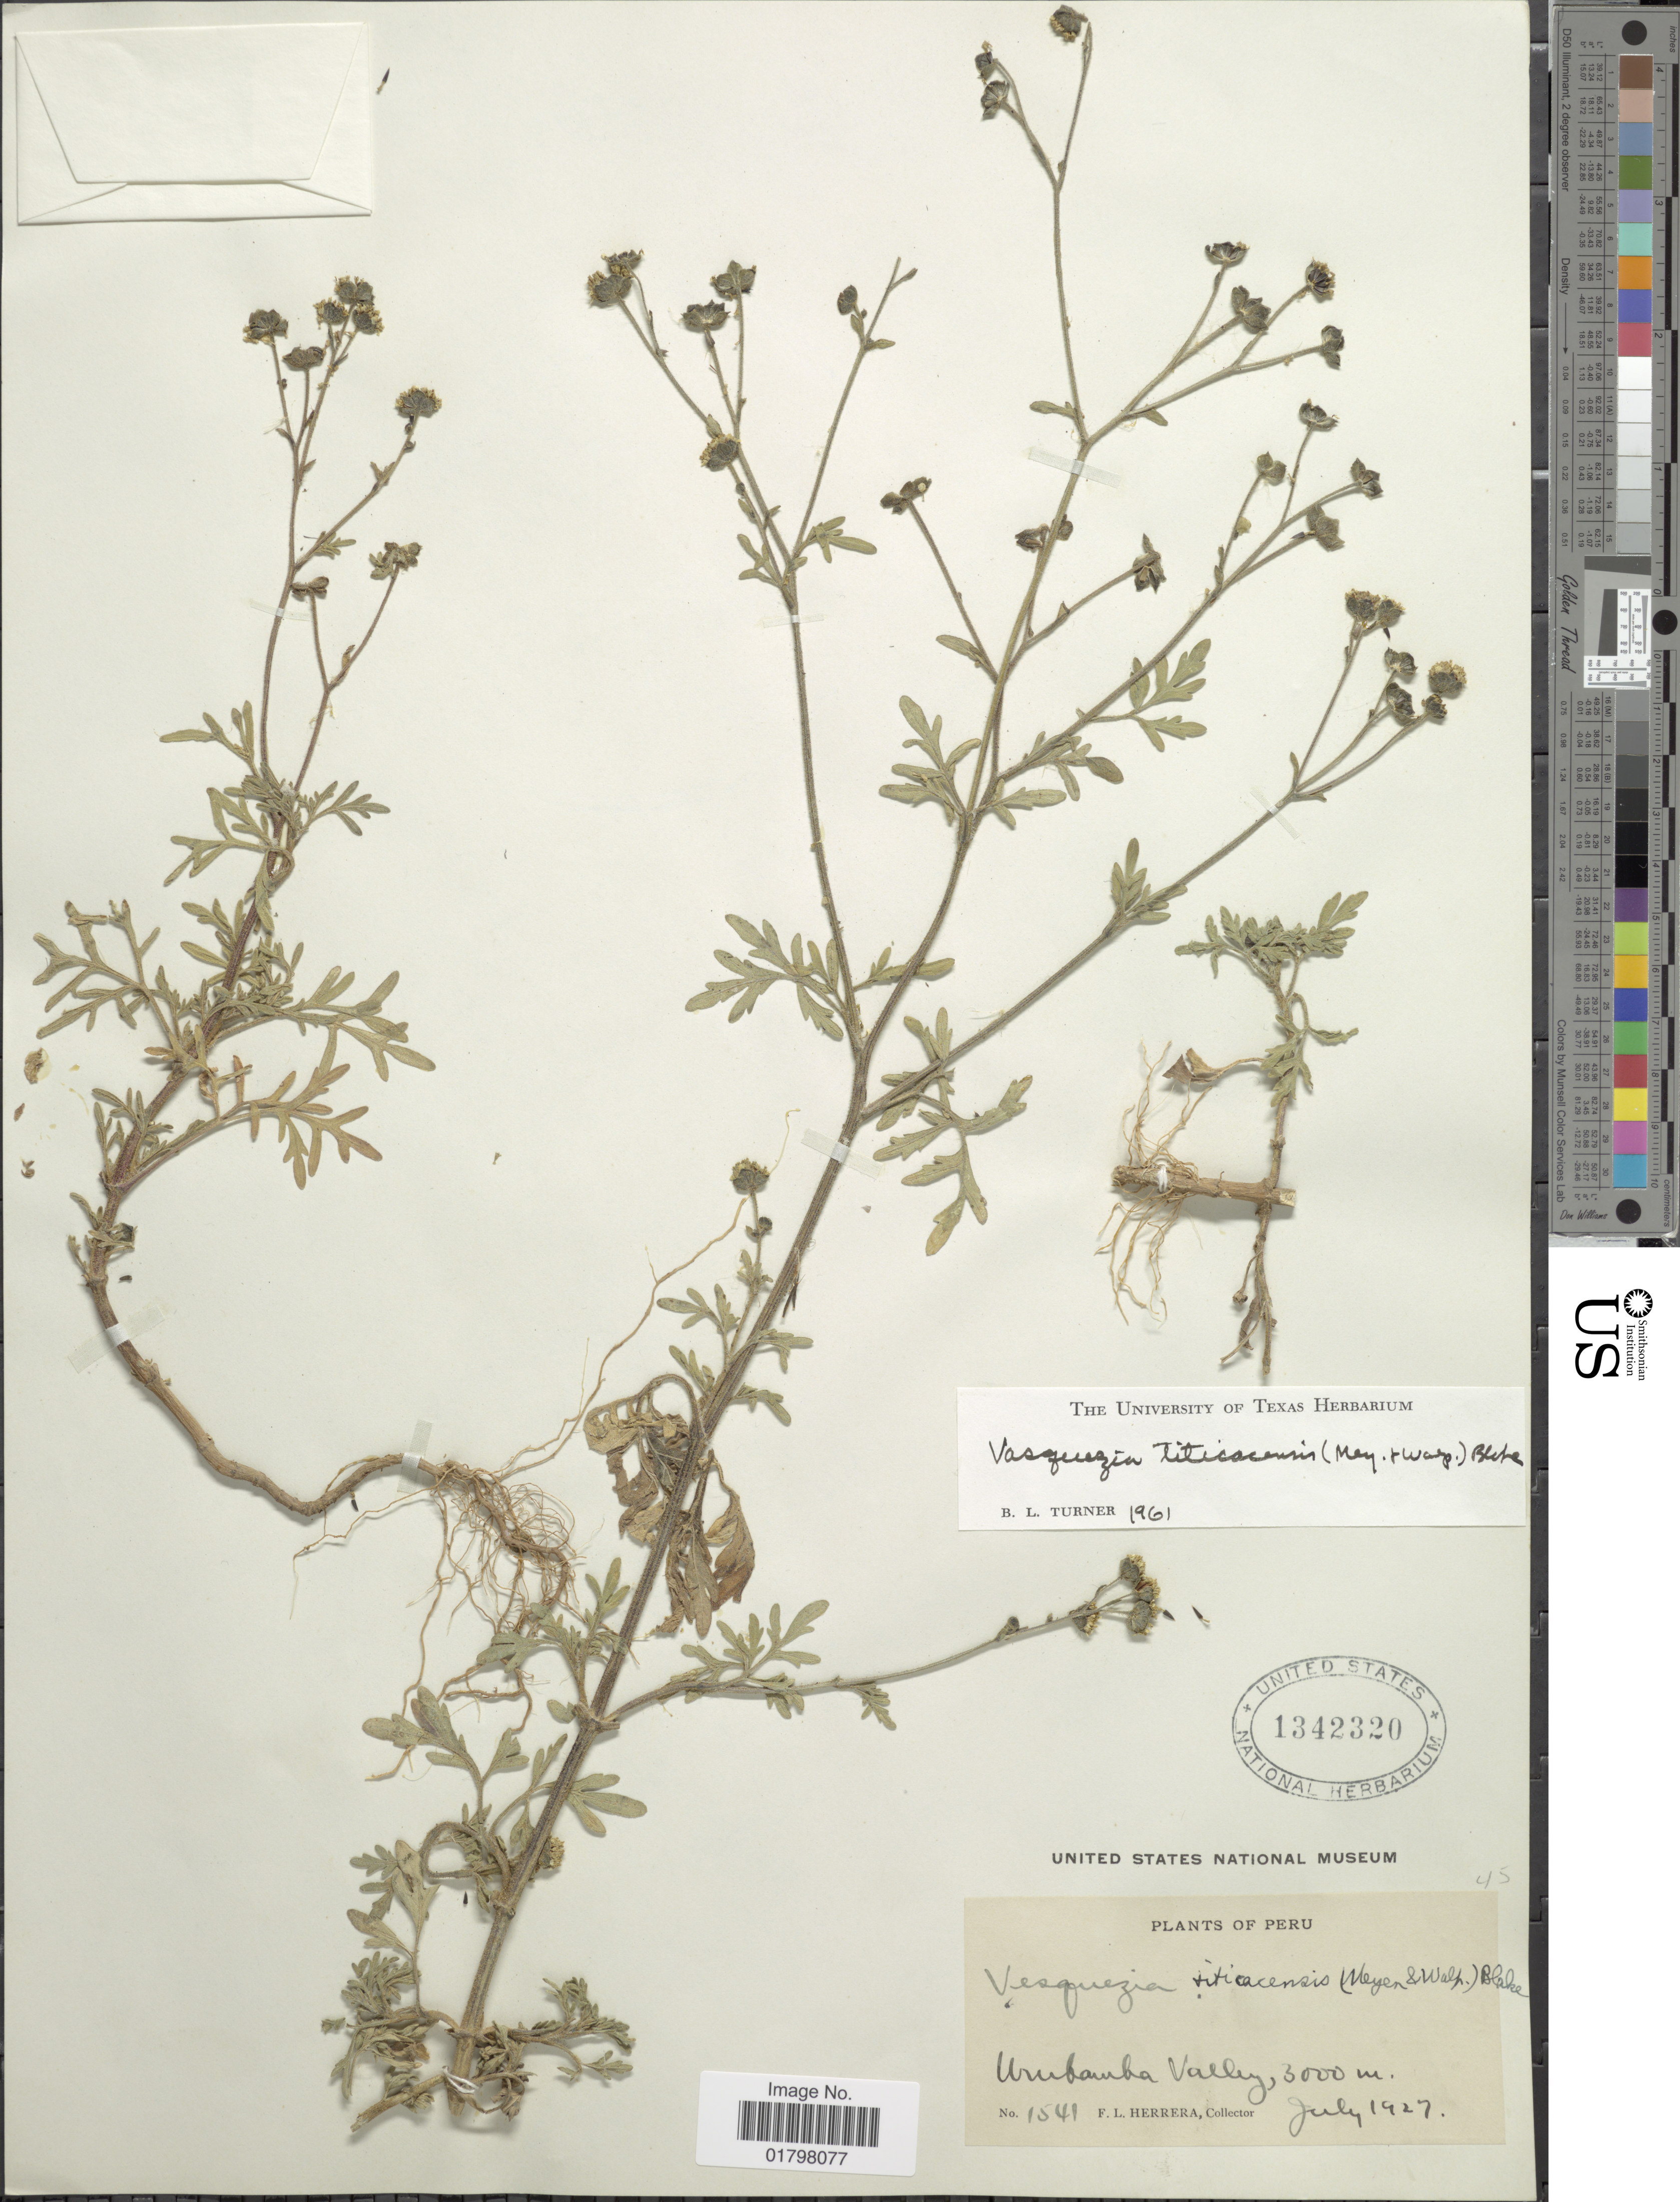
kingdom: Plantae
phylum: Tracheophyta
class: Magnoliopsida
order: Asterales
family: Asteraceae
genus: Vasquesia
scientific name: Vasquesia titicacensis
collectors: F. L. Herrera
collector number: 1541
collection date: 1927-07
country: Peru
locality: Urubamba Valley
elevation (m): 3000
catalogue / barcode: US 1342320